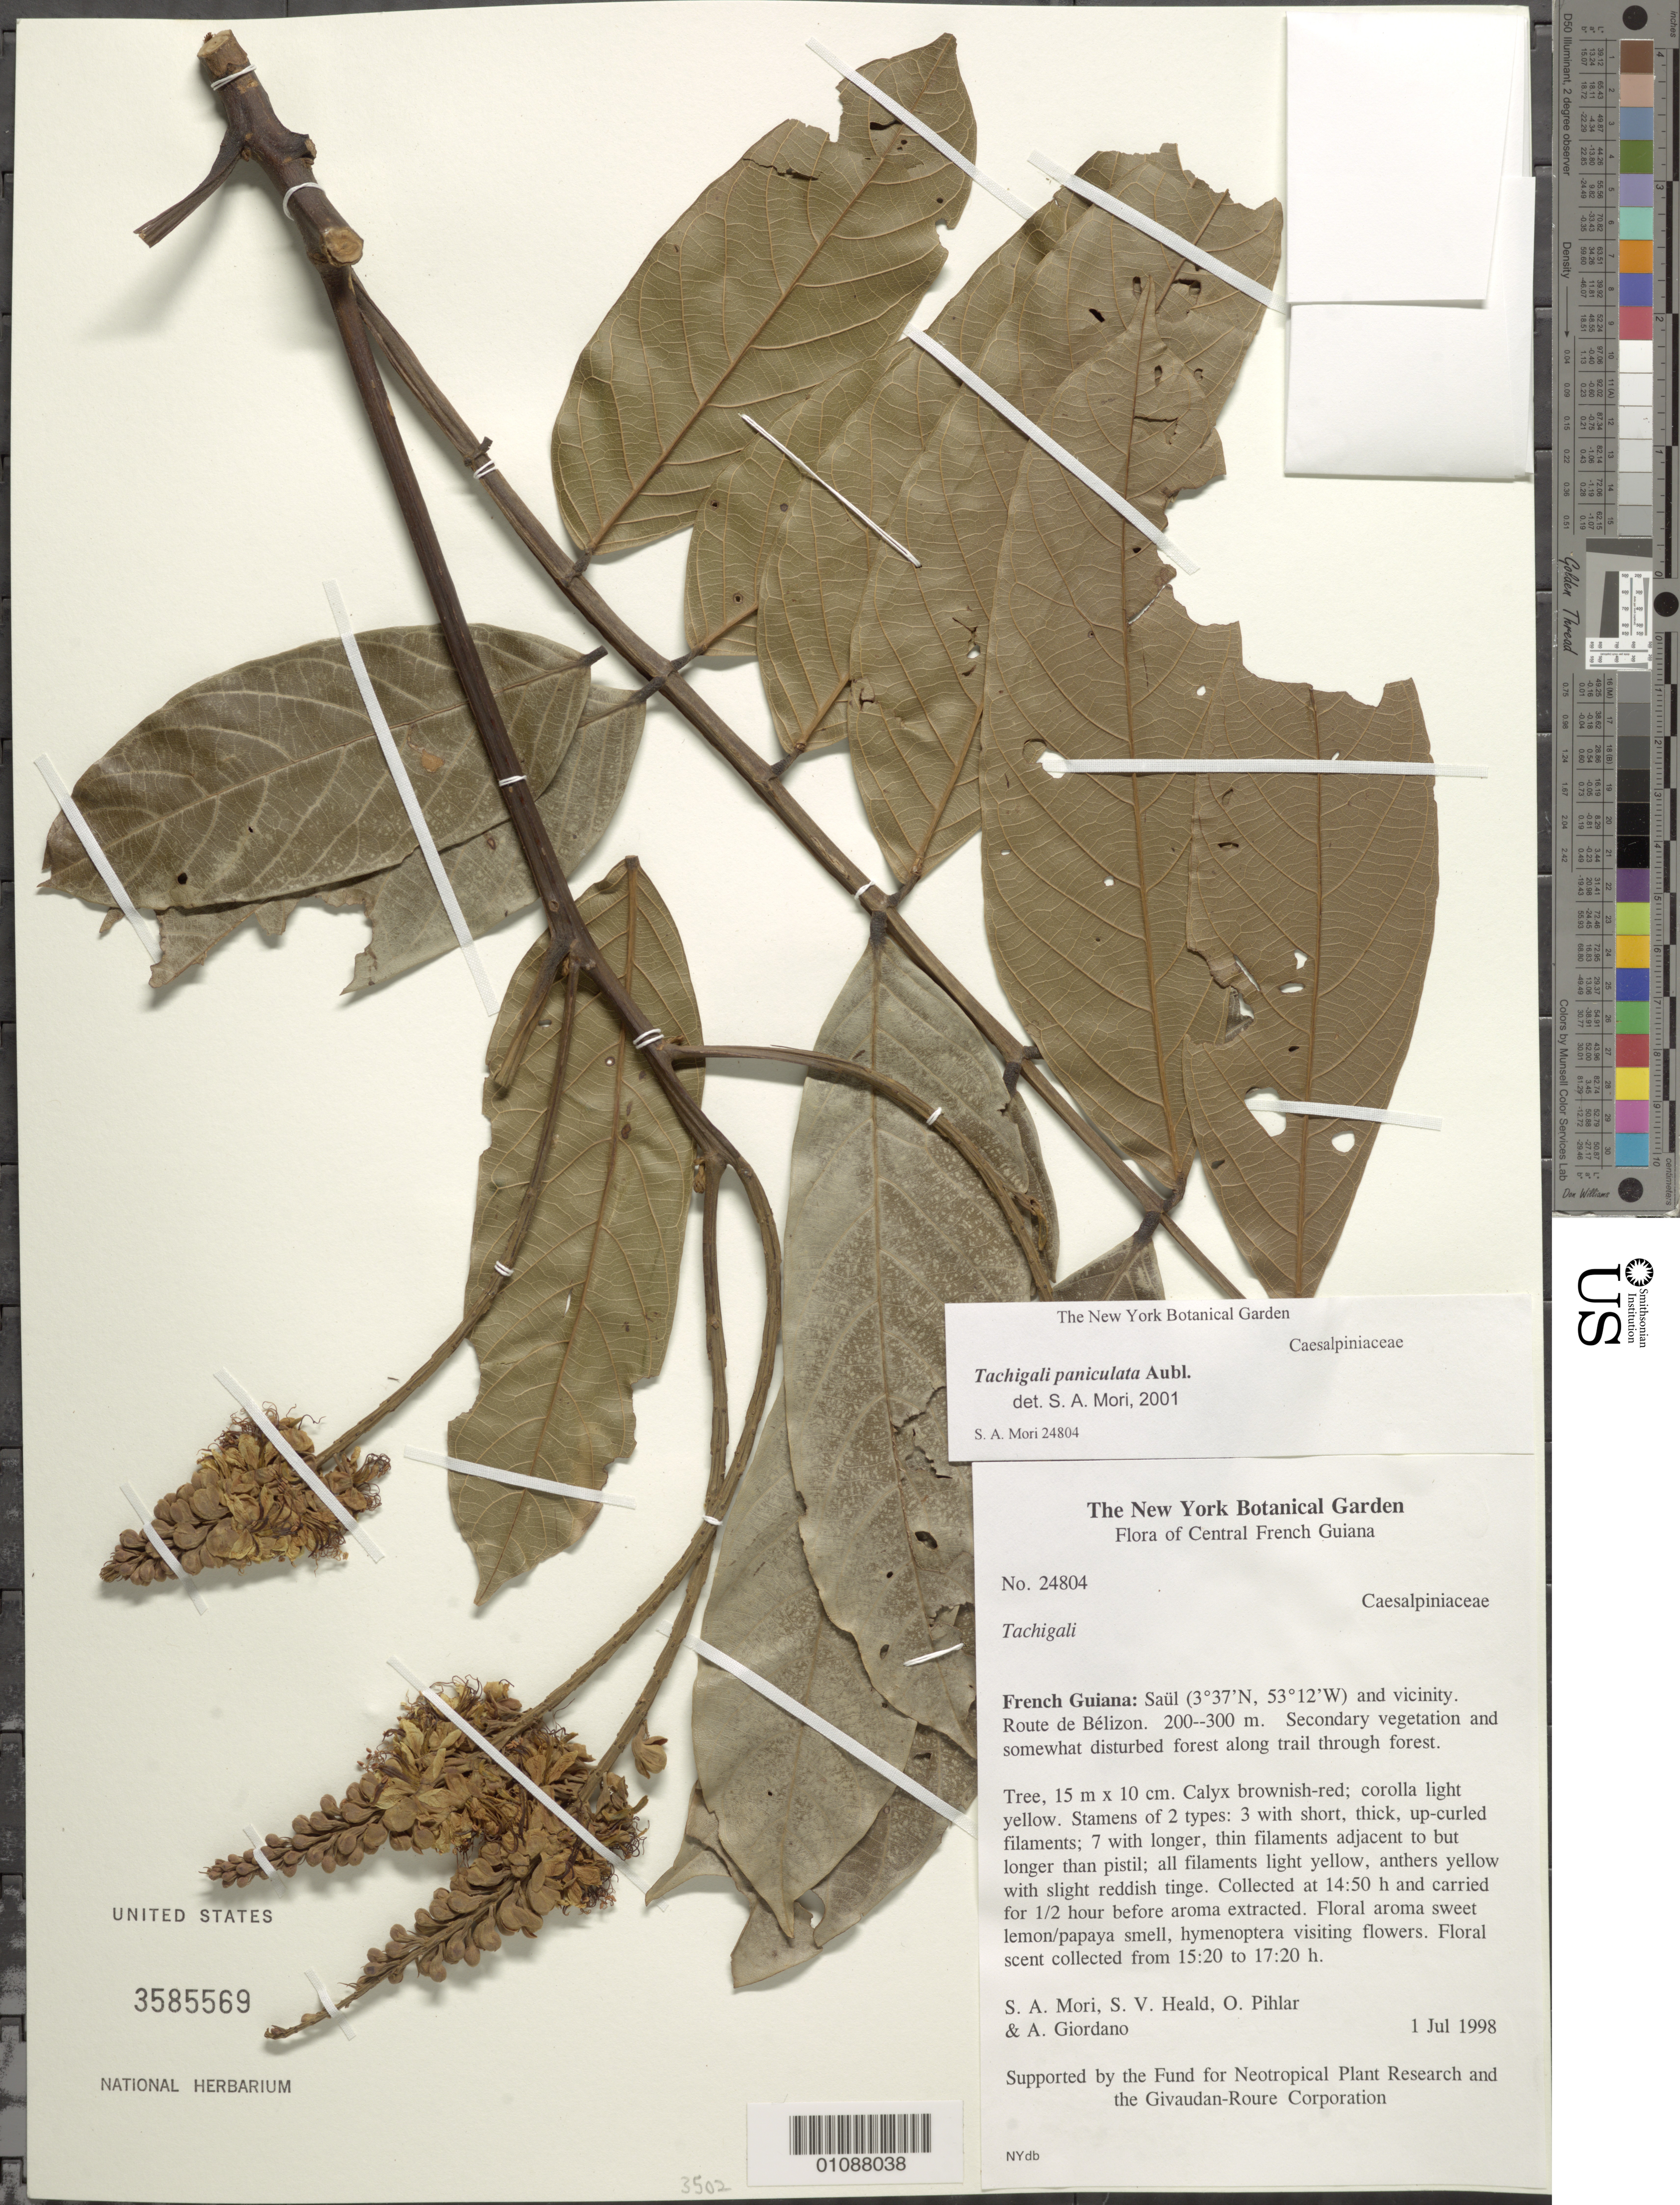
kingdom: Plantae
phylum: Tracheophyta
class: Magnoliopsida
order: Fabales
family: Fabaceae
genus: Tachigali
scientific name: Tachigali paniculata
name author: Aubl.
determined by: Mori, Scott A.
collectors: S. Mori, S. Heald, O. Pihlar & A. Giordano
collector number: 24804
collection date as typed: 1-Jul-98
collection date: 1998-07-01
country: French Guiana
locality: Saül and vic., Route de Bélizon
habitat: Secondary vegetation and somewhat disturbed forest along trail through forest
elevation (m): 200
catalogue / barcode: US 3585569